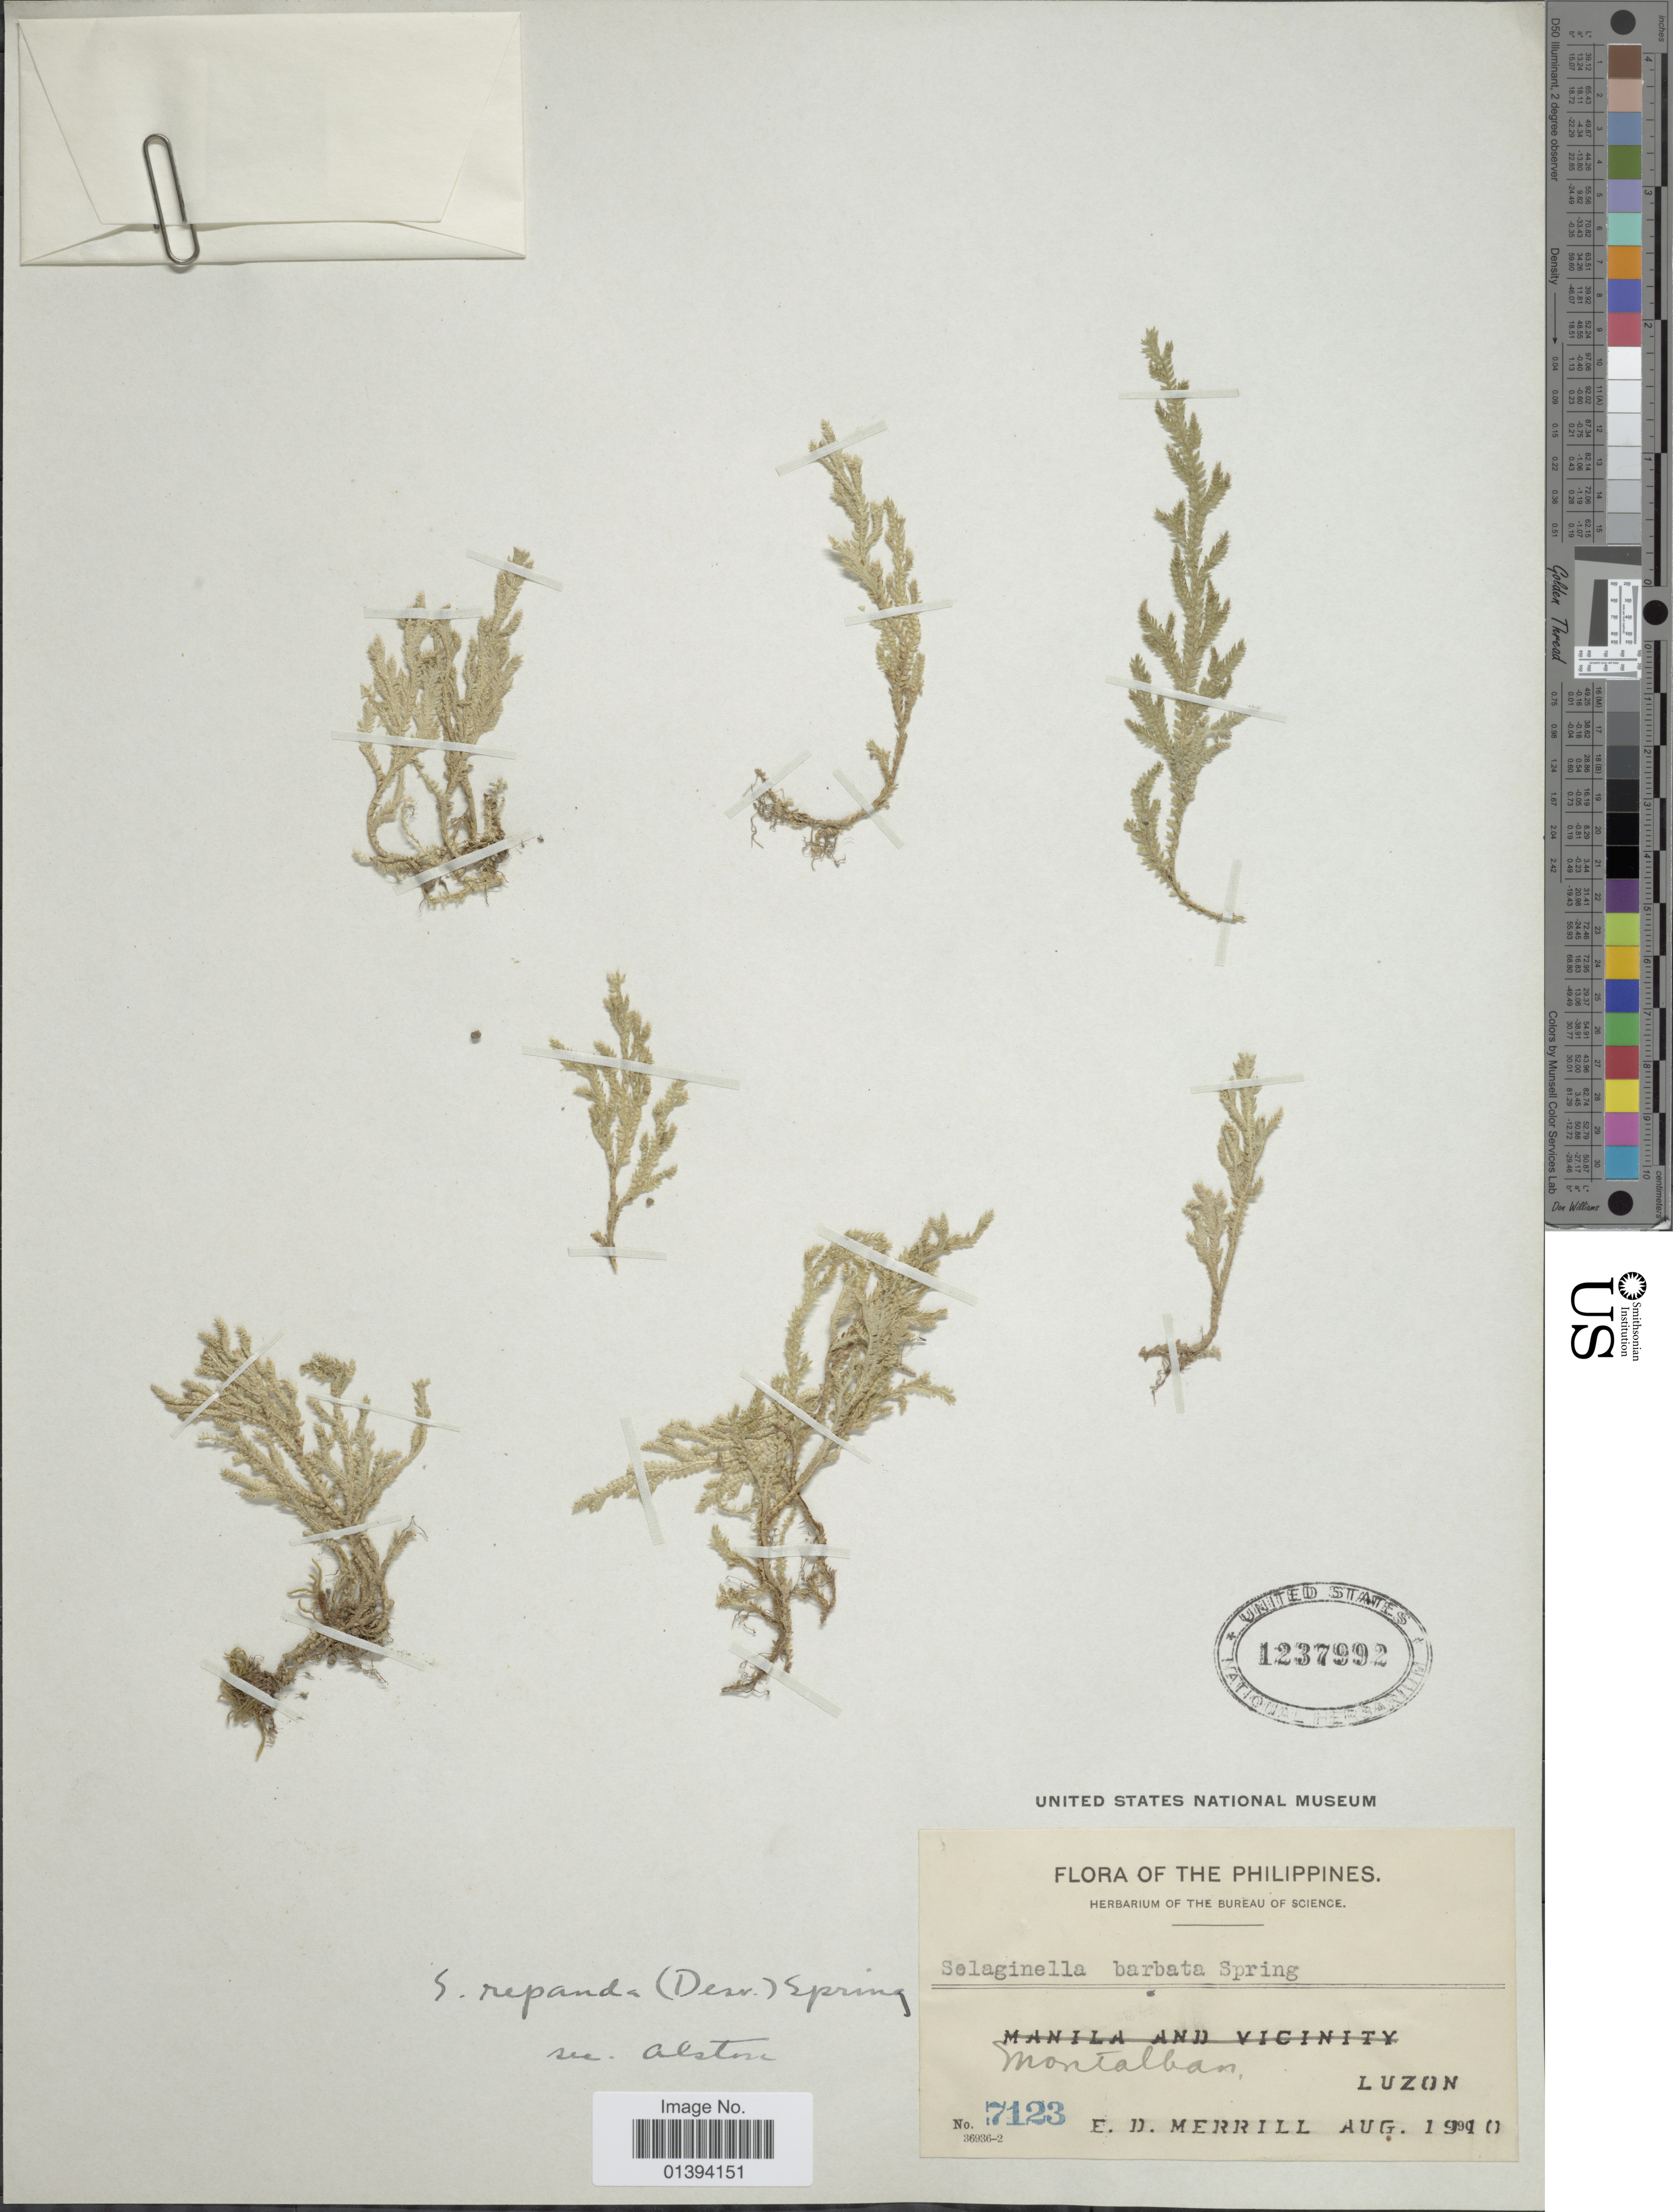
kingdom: Plantae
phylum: Tracheophyta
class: Lycopodiopsida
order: Selaginellales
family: Selaginellaceae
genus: Selaginella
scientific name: Selaginella repanda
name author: (Desv. ex Poir.) Spring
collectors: E. D. Merrill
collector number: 7123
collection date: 1910-08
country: Philippines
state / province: Central Luzon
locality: Montalban, Luzon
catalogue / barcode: US 1237992